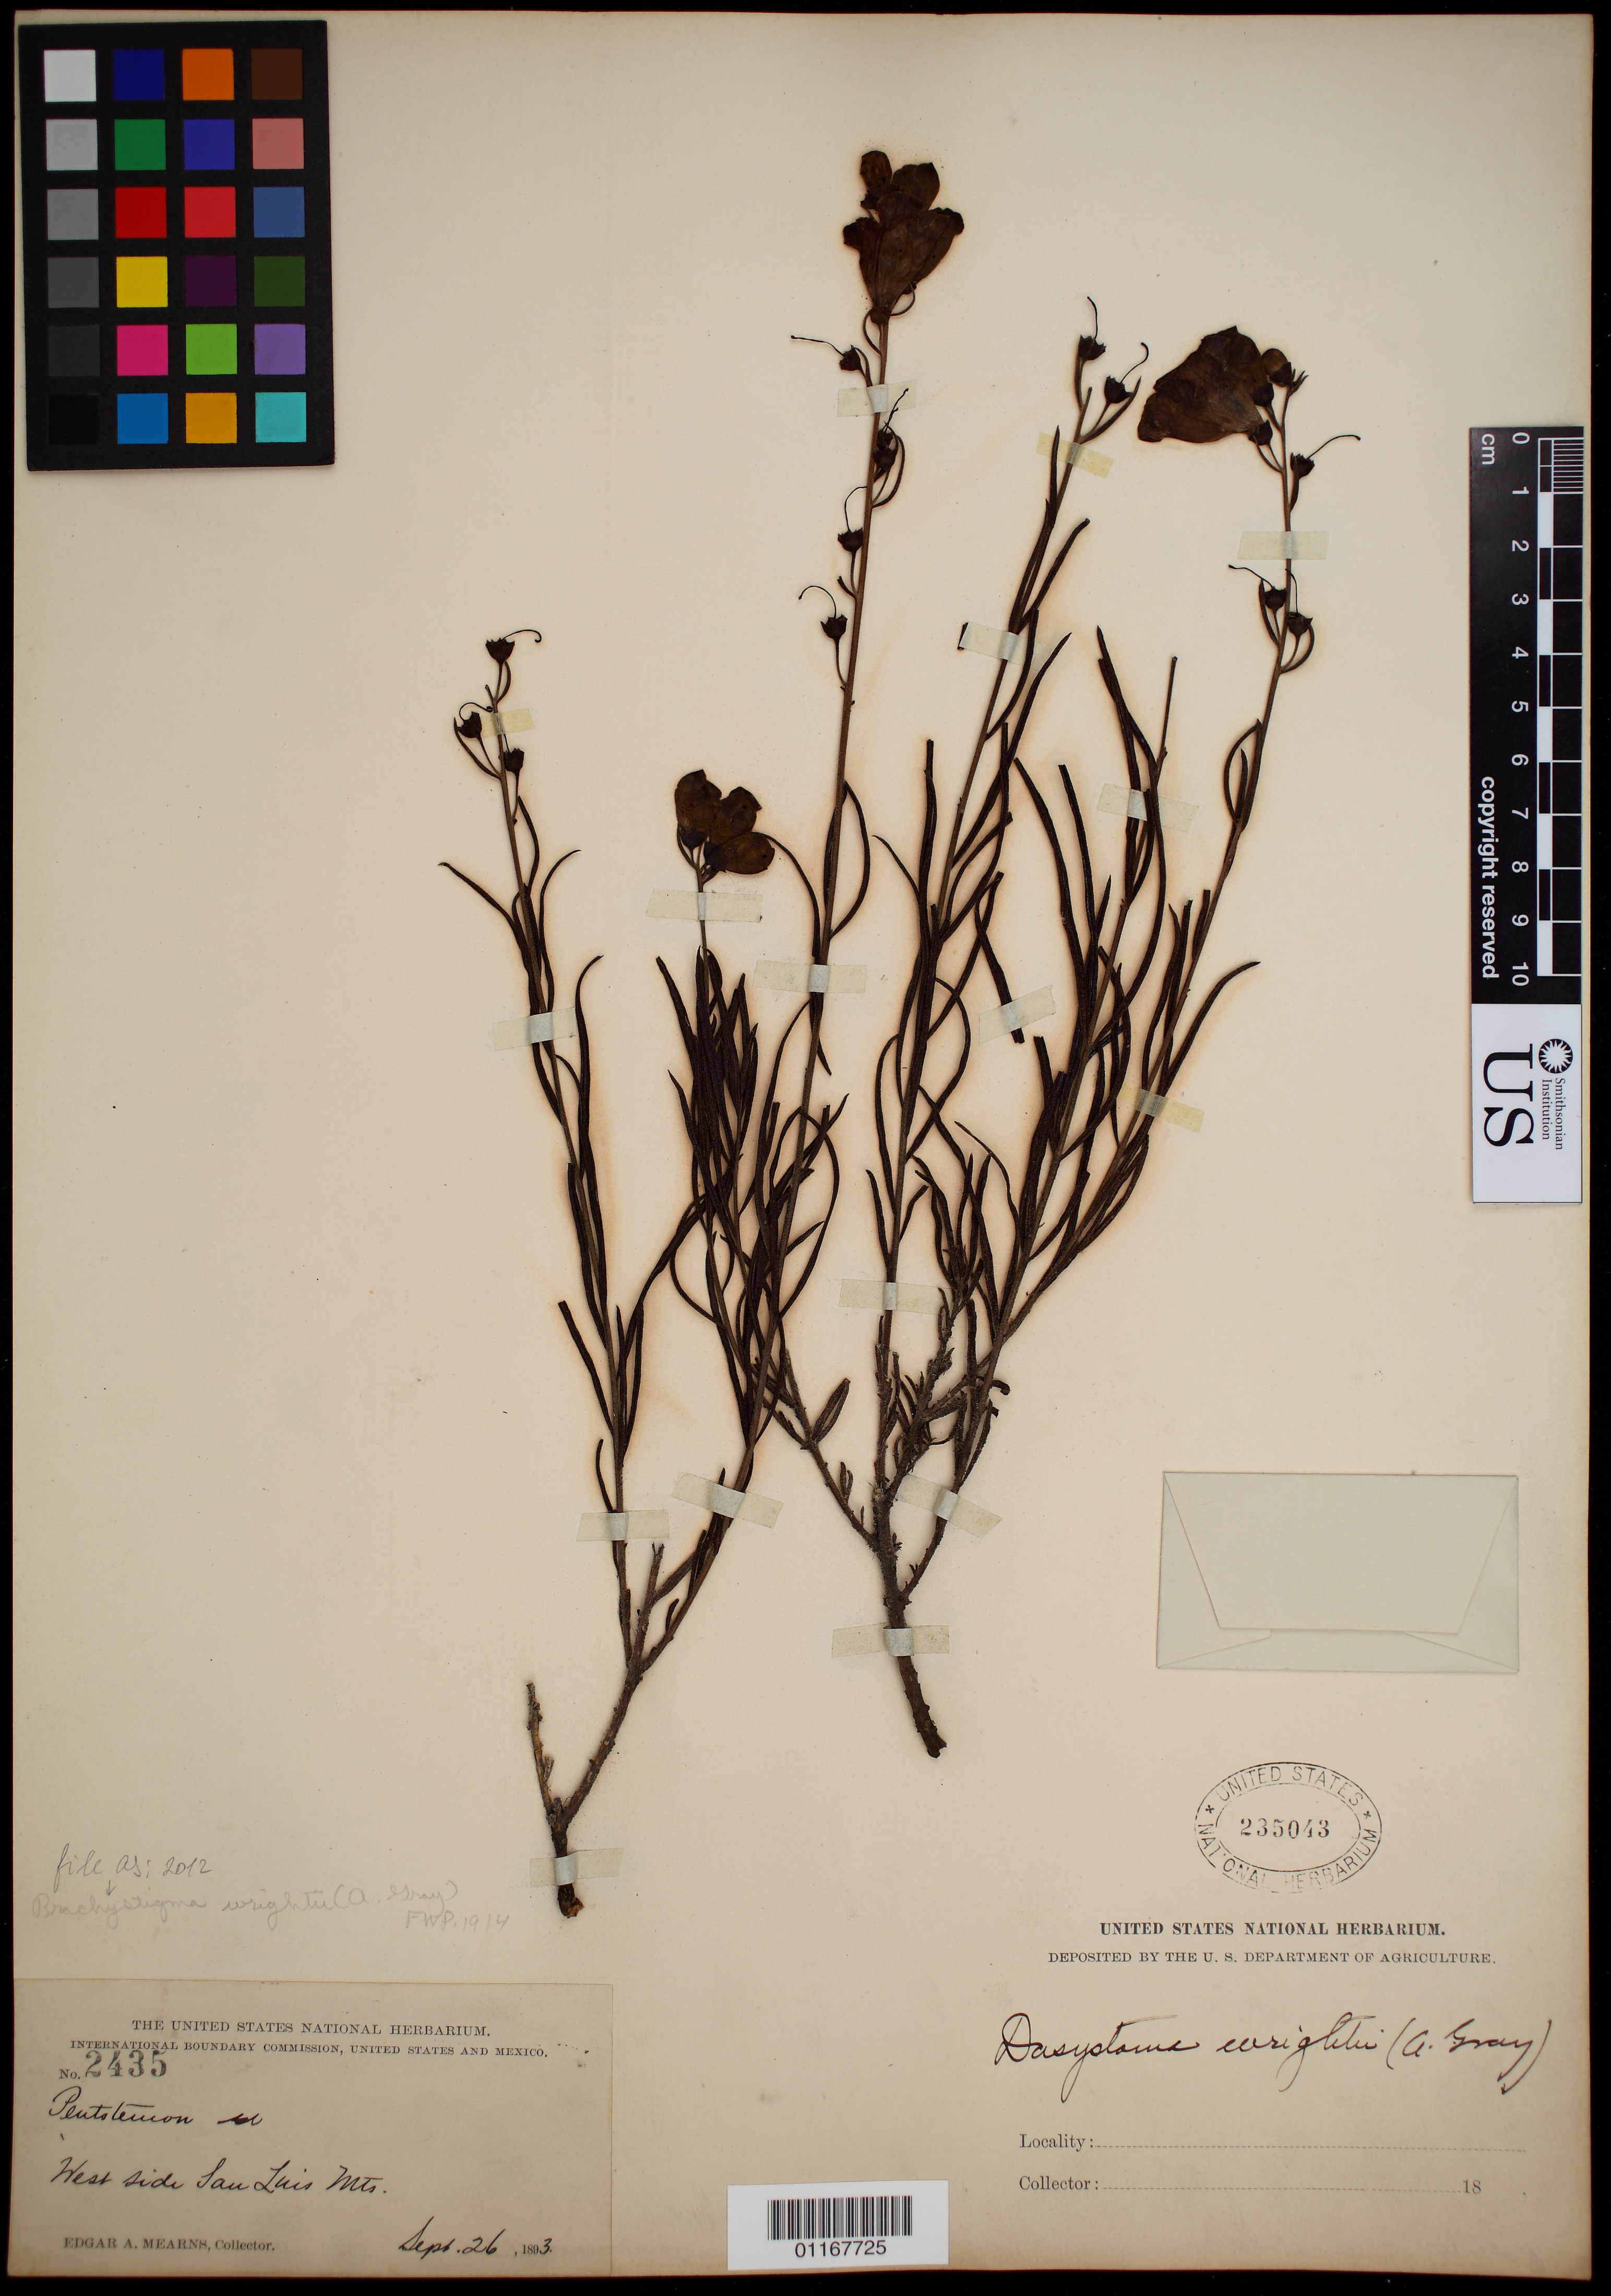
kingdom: Plantae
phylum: Tracheophyta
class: Magnoliopsida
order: Lamiales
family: Orobanchaceae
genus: Brachystigma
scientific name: Brachystigma wrightii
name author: (A. Gray) Pennell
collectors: E. A. Mearns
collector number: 2435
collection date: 1893-09-26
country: United States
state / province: Arizona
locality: West side San Luis Mts.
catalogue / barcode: US 235043